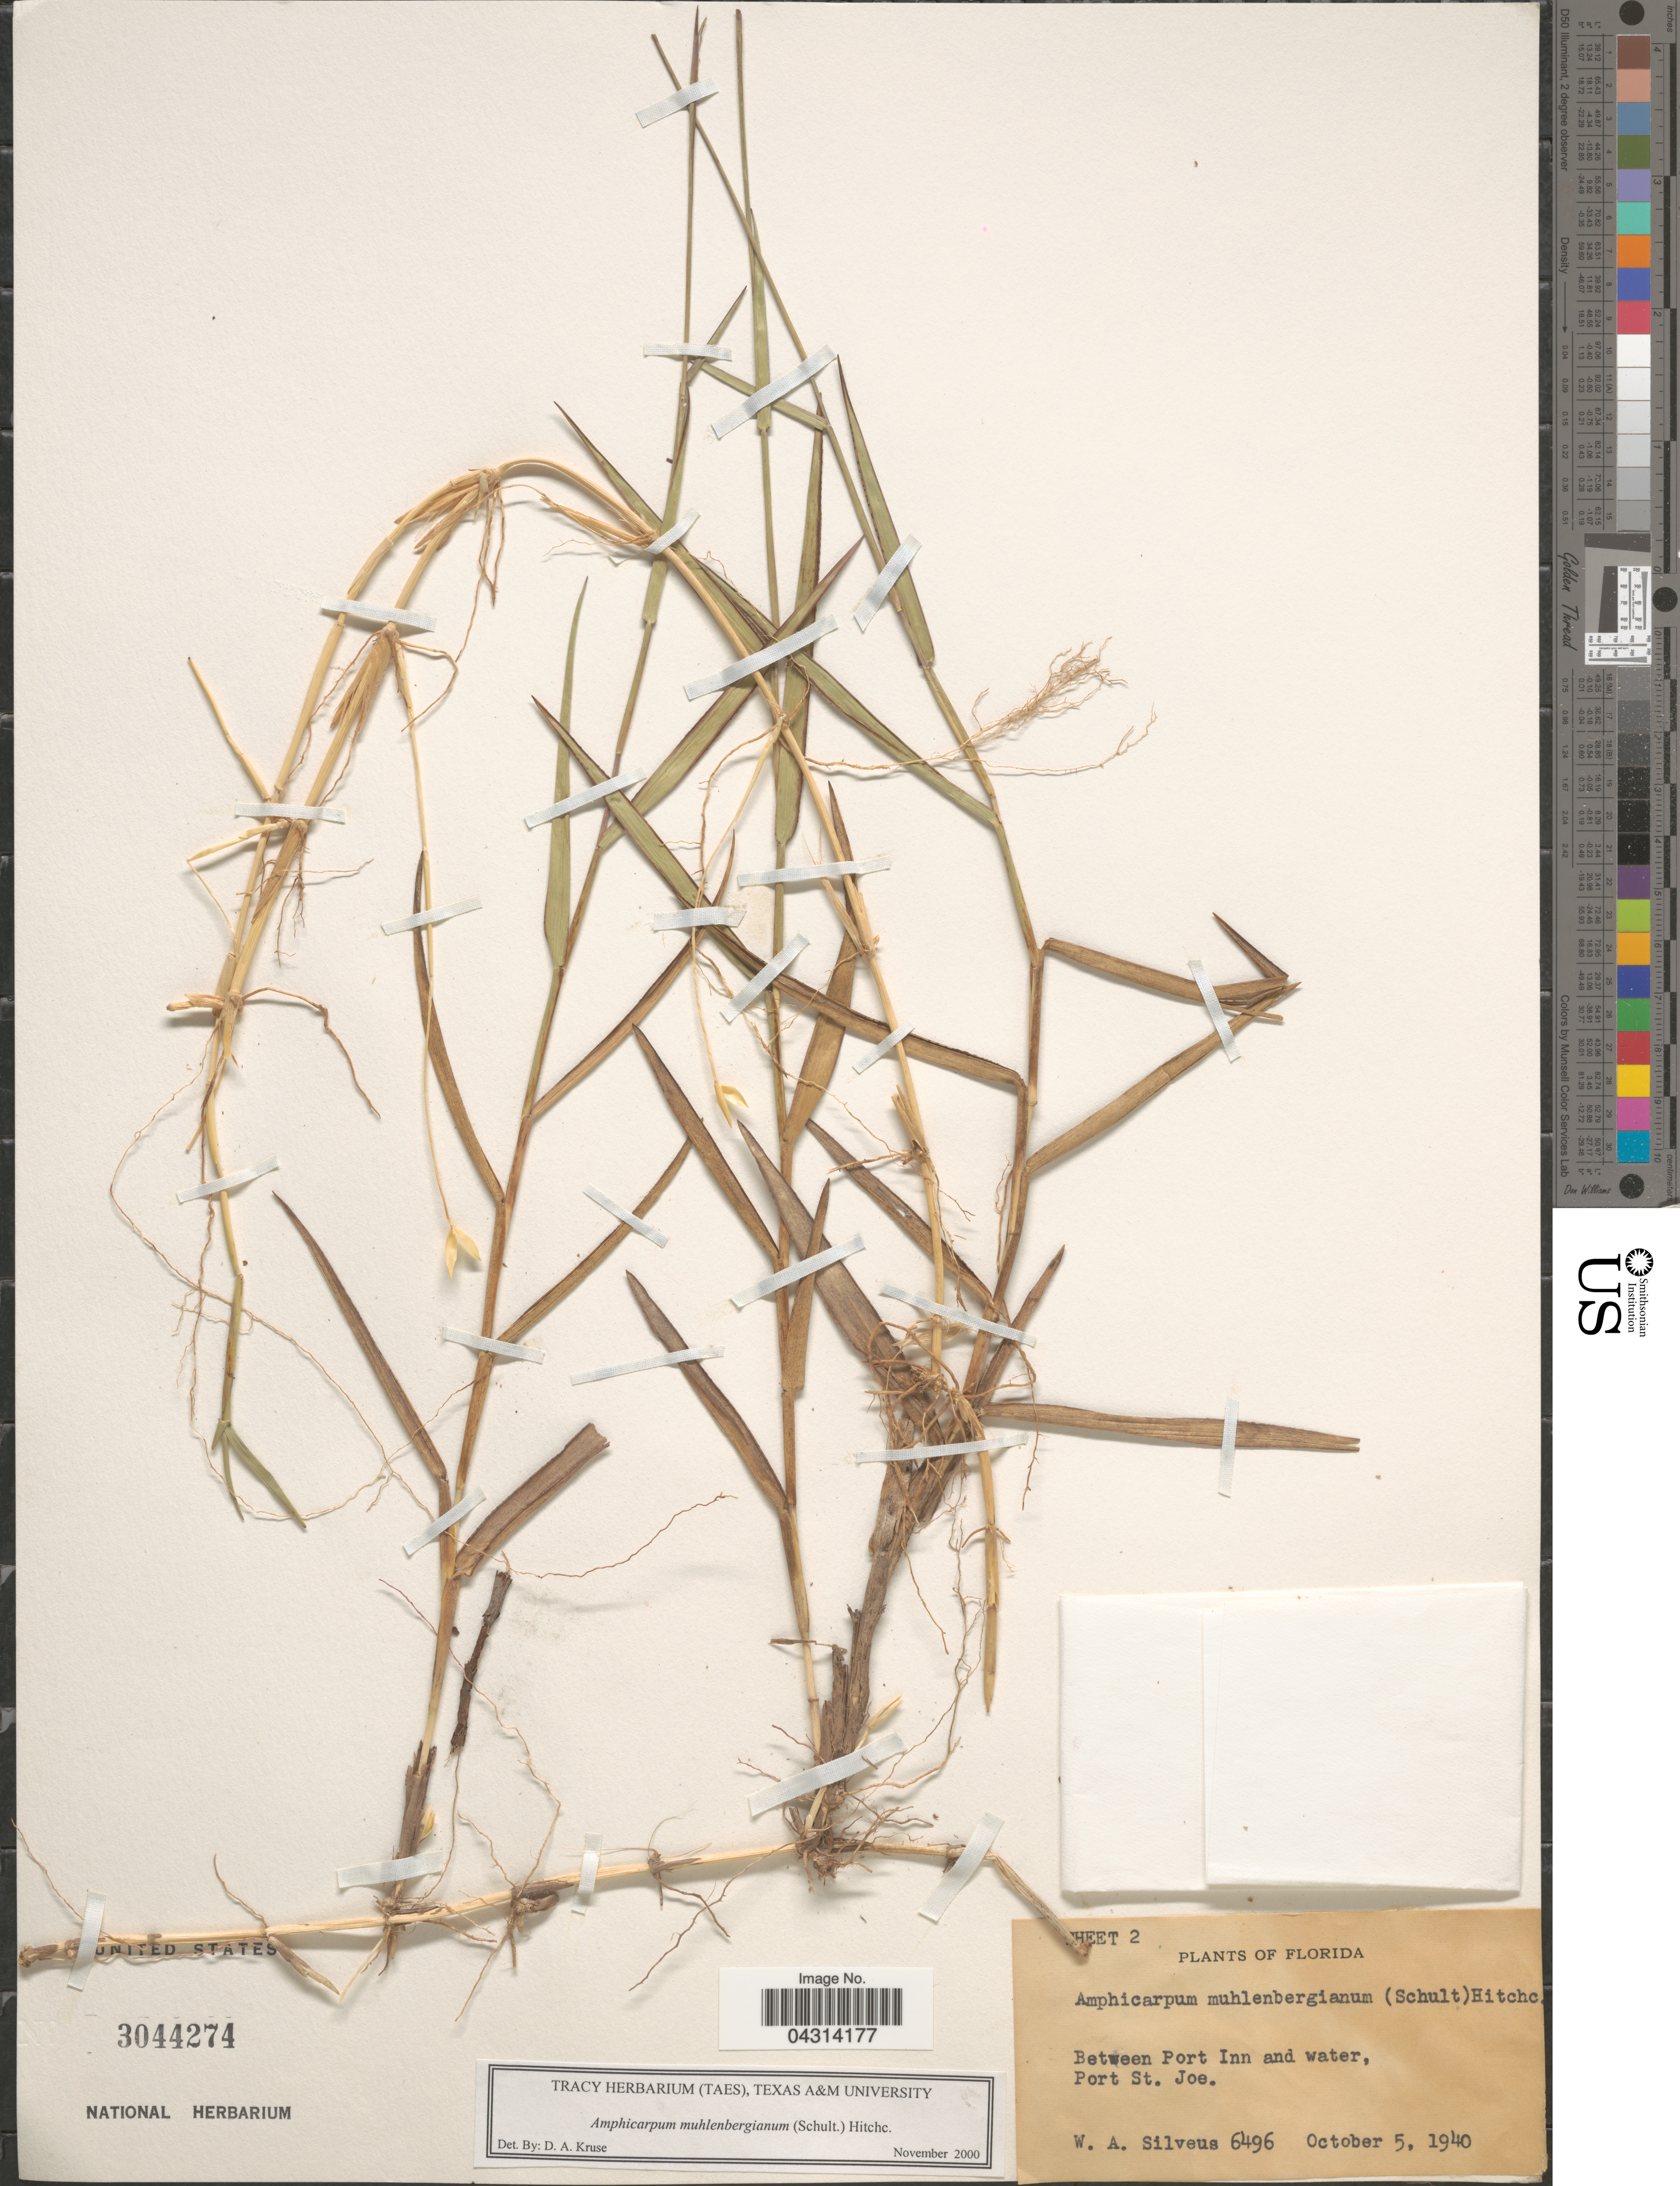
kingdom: Plantae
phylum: Tracheophyta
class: Liliopsida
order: Poales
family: Poaceae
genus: Amphicarpum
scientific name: Amphicarpum muhlenbergianum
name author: (Schult.) Hitchc.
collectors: W. Silveus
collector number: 6496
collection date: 1940-10-05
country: United States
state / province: Florida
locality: Between Port Inn and water, Port St. Joe.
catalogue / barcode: US 3044274